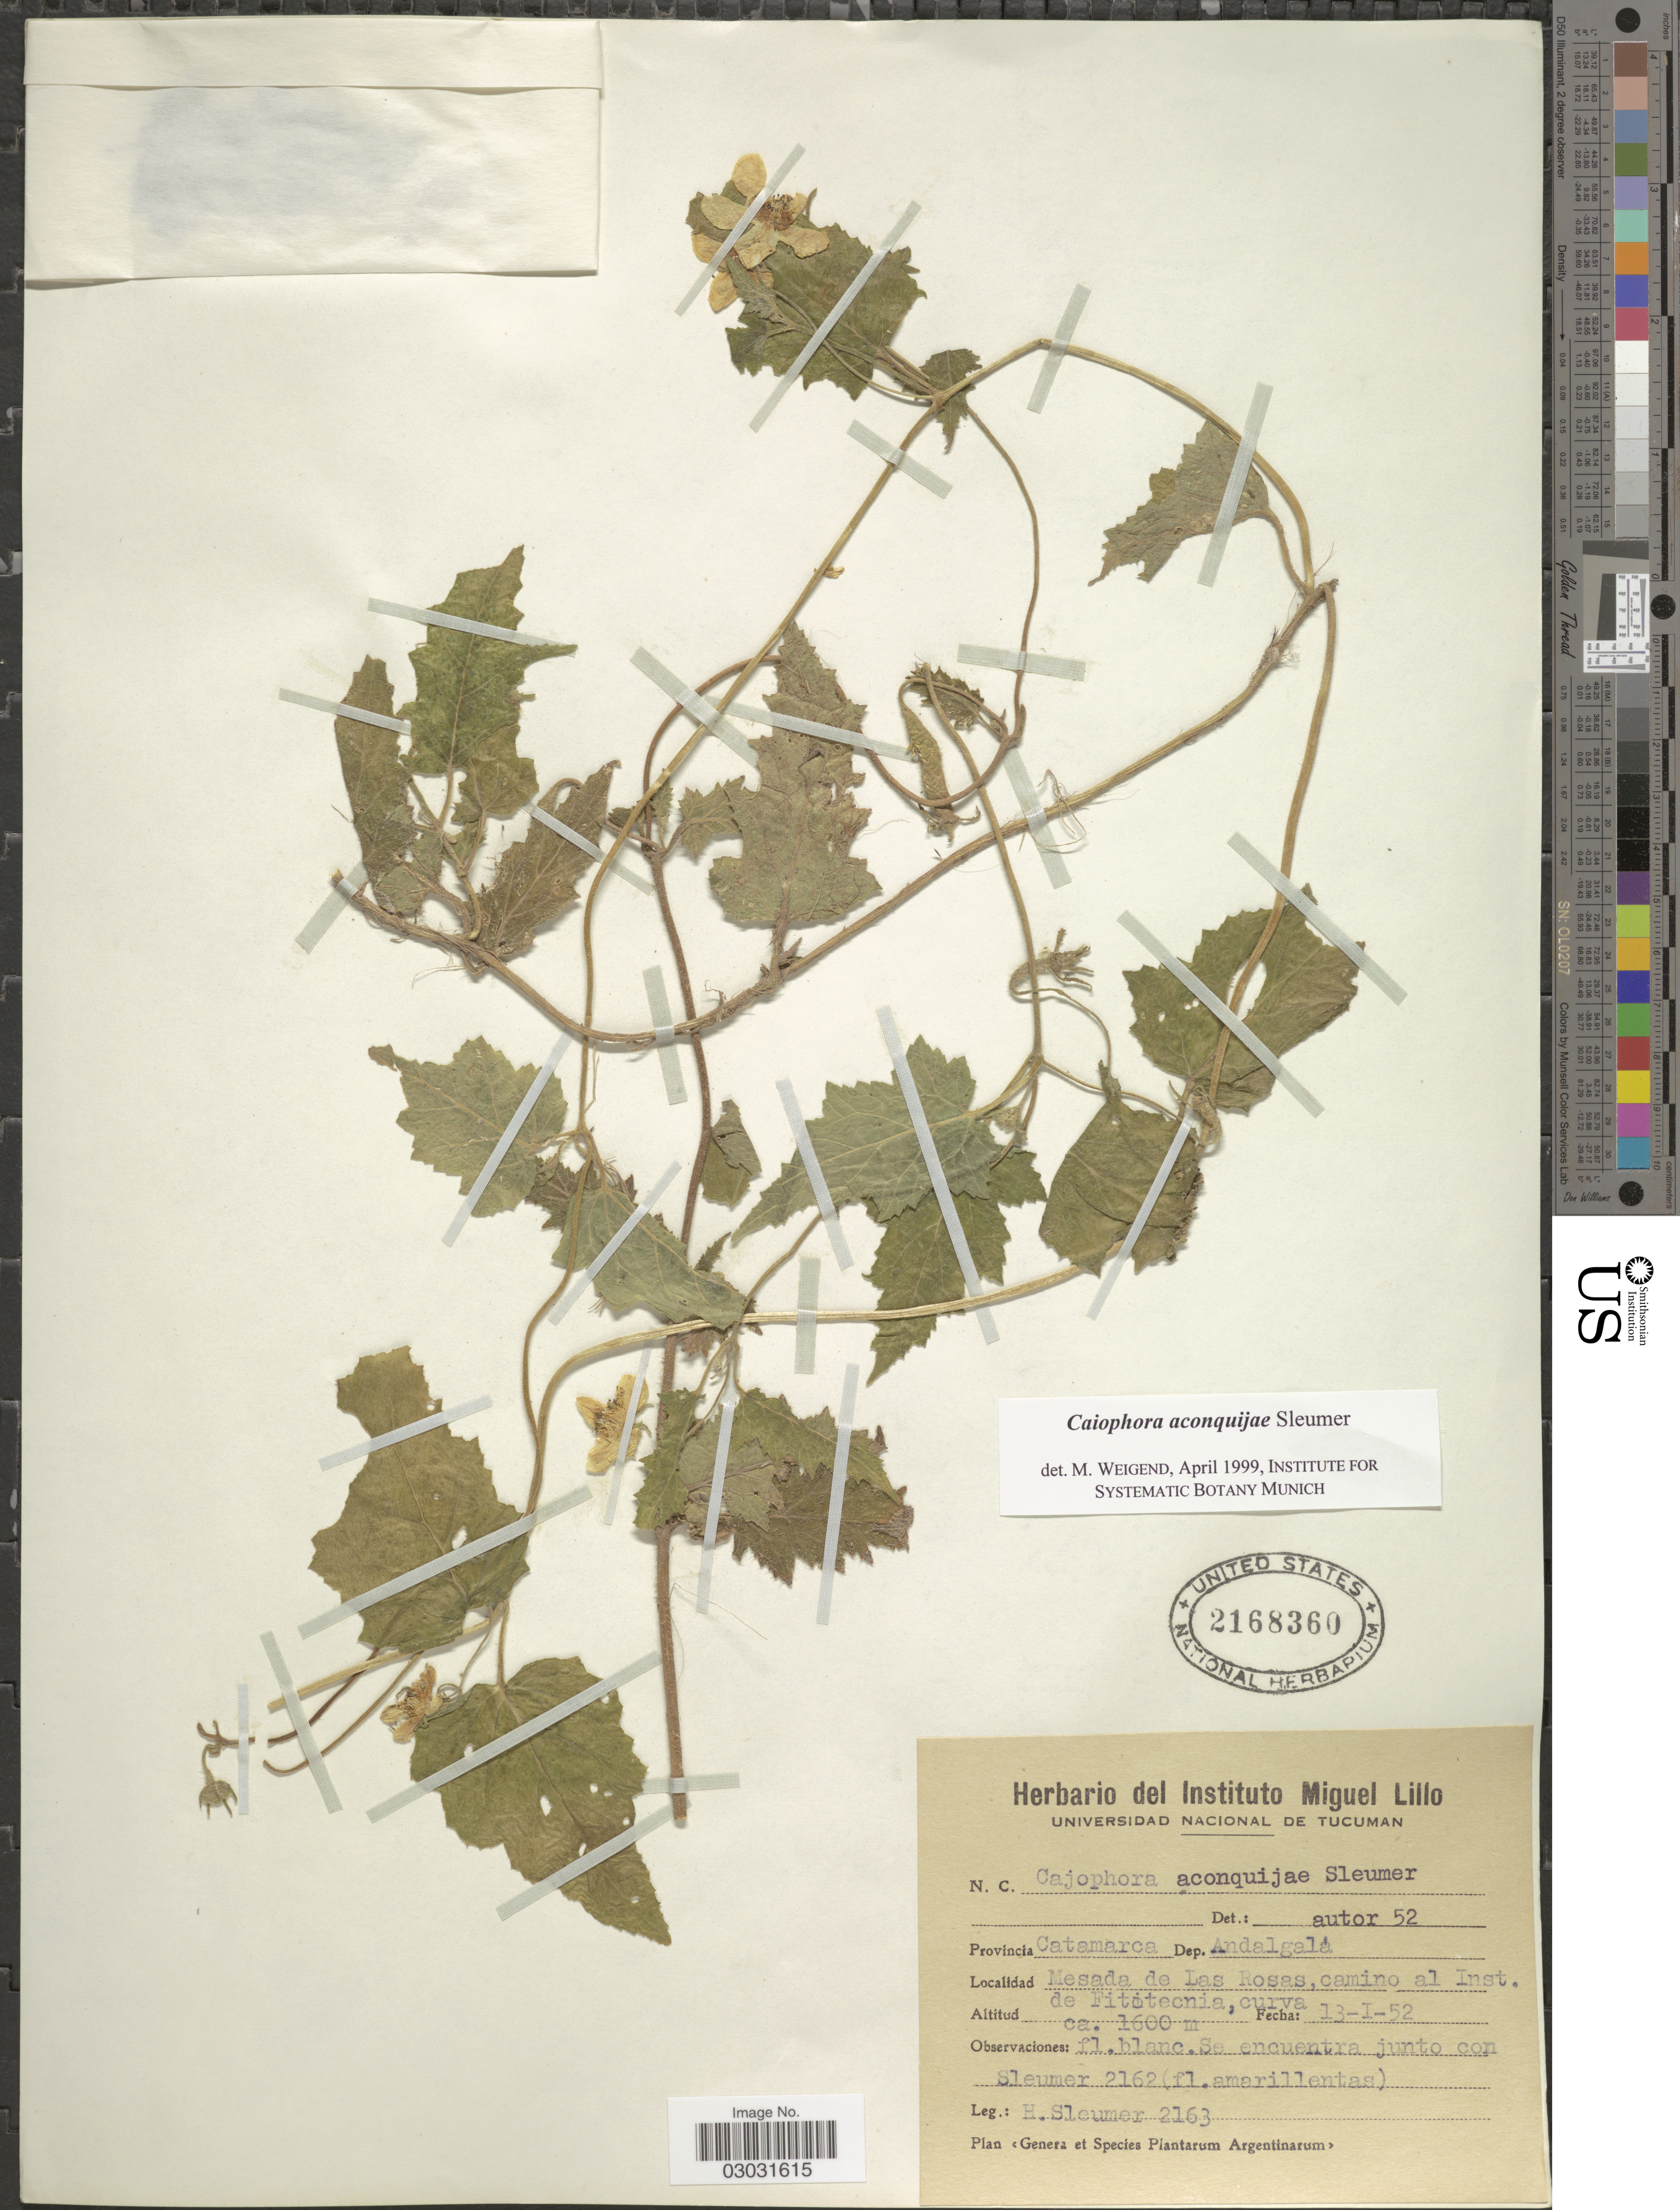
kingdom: Plantae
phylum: Tracheophyta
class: Magnoliopsida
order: Cornales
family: Loasaceae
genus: Caiophora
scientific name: Caiophora aconquijae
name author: Sleumer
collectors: H. O. Sleumer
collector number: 2163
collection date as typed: Transcribed d/m/y: 13/1/52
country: Argentina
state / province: Catamarca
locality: Dep. Andalgalá. Mesada de Las Rosas, camino al Inst. de Fitotecnia, curva.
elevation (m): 1600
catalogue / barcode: US 2168360